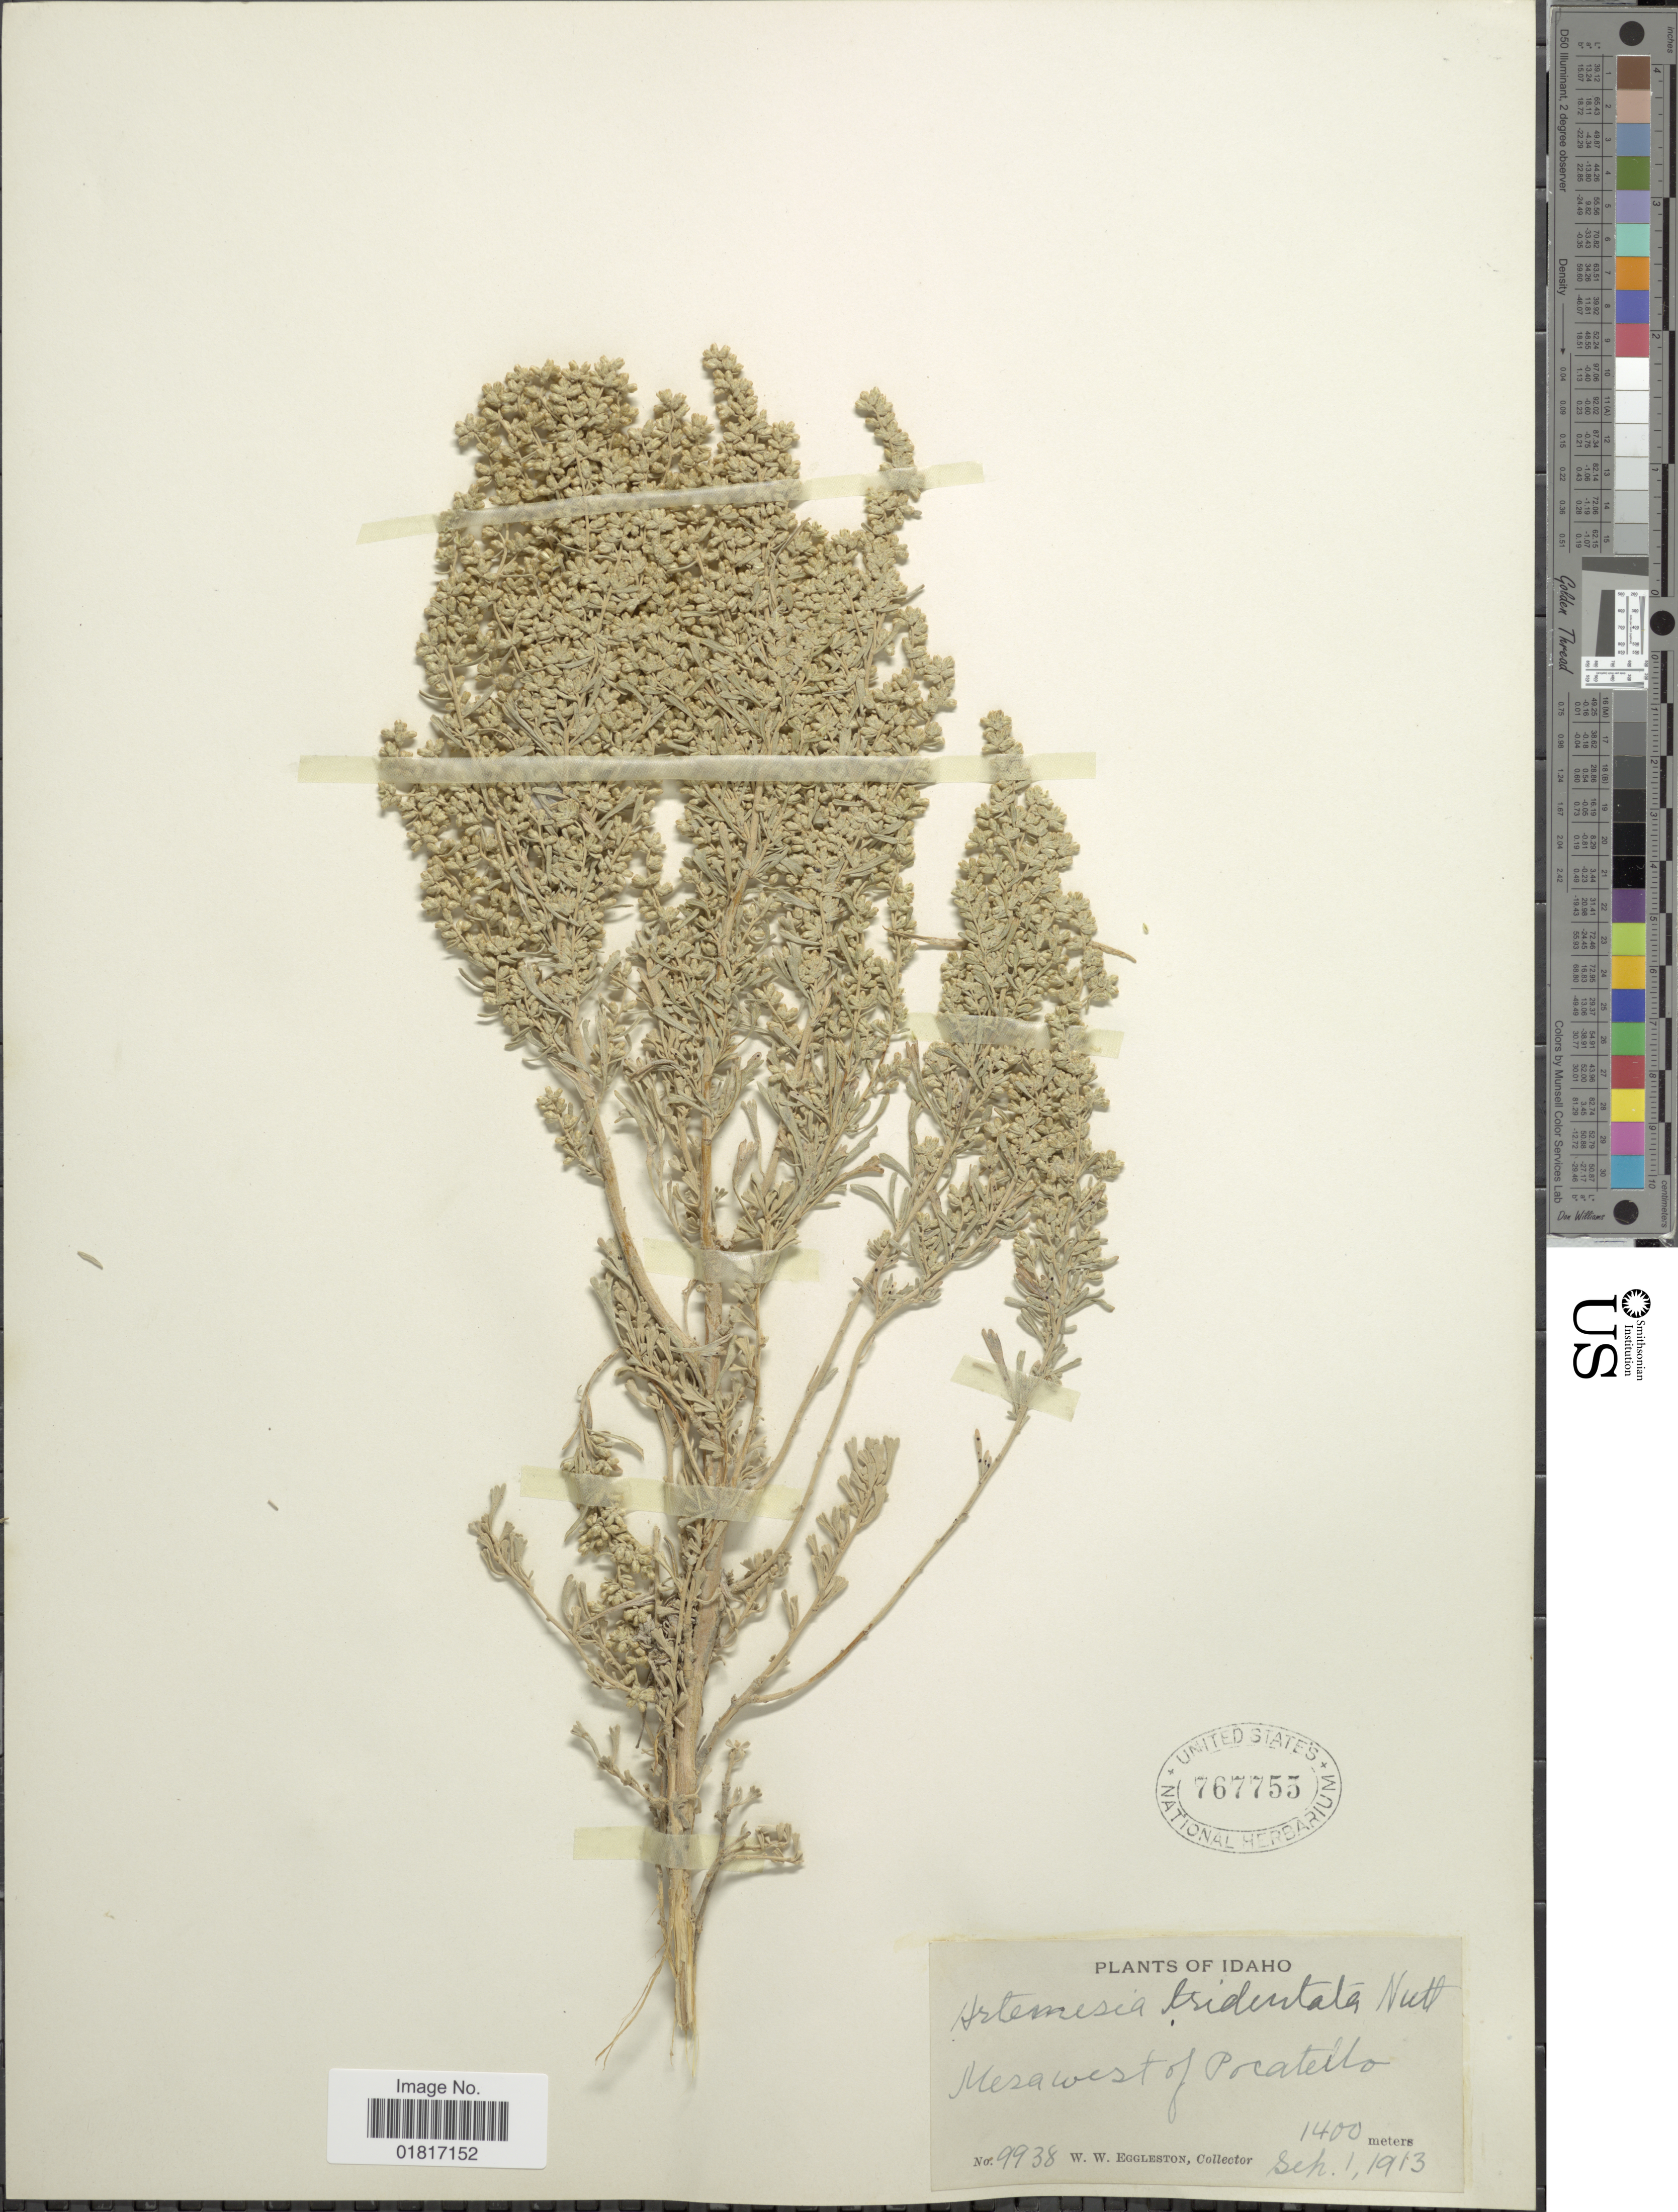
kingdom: Plantae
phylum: Tracheophyta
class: Magnoliopsida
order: Asterales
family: Asteraceae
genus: Artemisia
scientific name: Artemisia tridentata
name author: Nutt.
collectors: W. W. Eggleston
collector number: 9938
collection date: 1913-09-01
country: United States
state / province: Idaho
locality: Mesa west of Pocatello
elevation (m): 1400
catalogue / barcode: US 767755